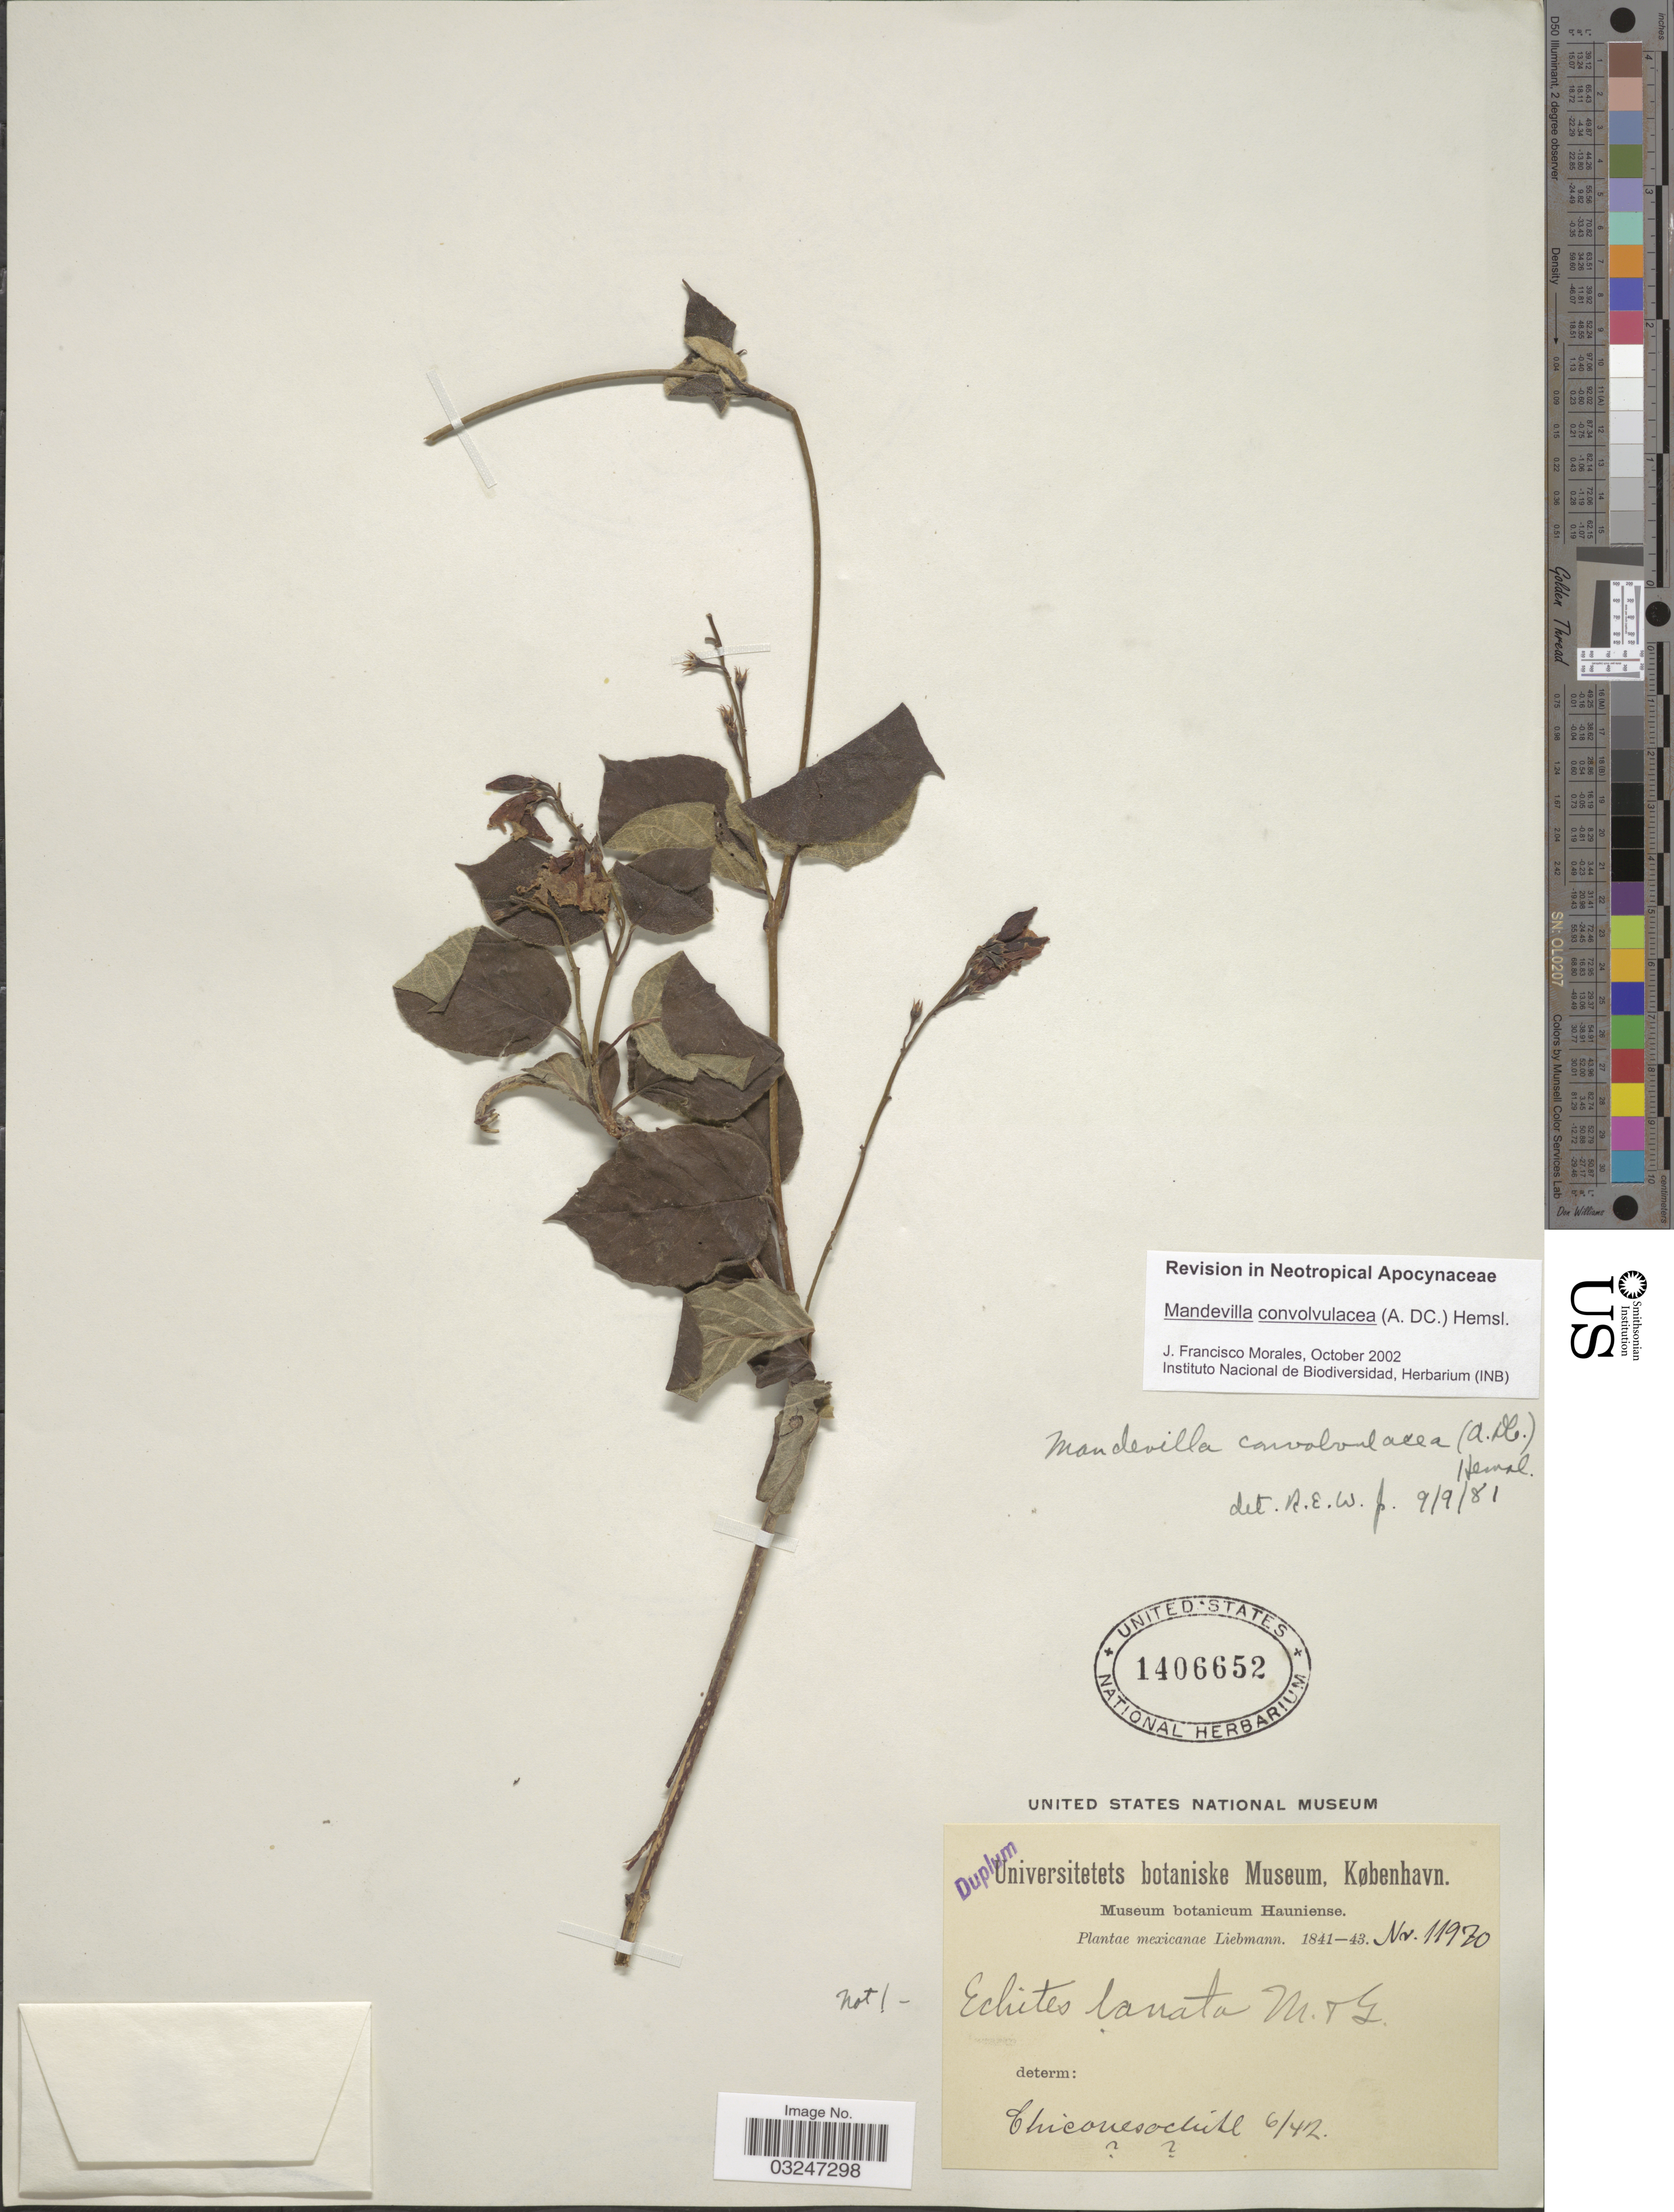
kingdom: Plantae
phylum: Tracheophyta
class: Magnoliopsida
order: Gentianales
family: Apocynaceae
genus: Mandevilla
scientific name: Mandevilla convolvulacea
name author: (A. DC.) Hemsl.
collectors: Liebmann, --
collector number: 11970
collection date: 1842-06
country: Mexico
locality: Chicomexochitl.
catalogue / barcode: US 1406652